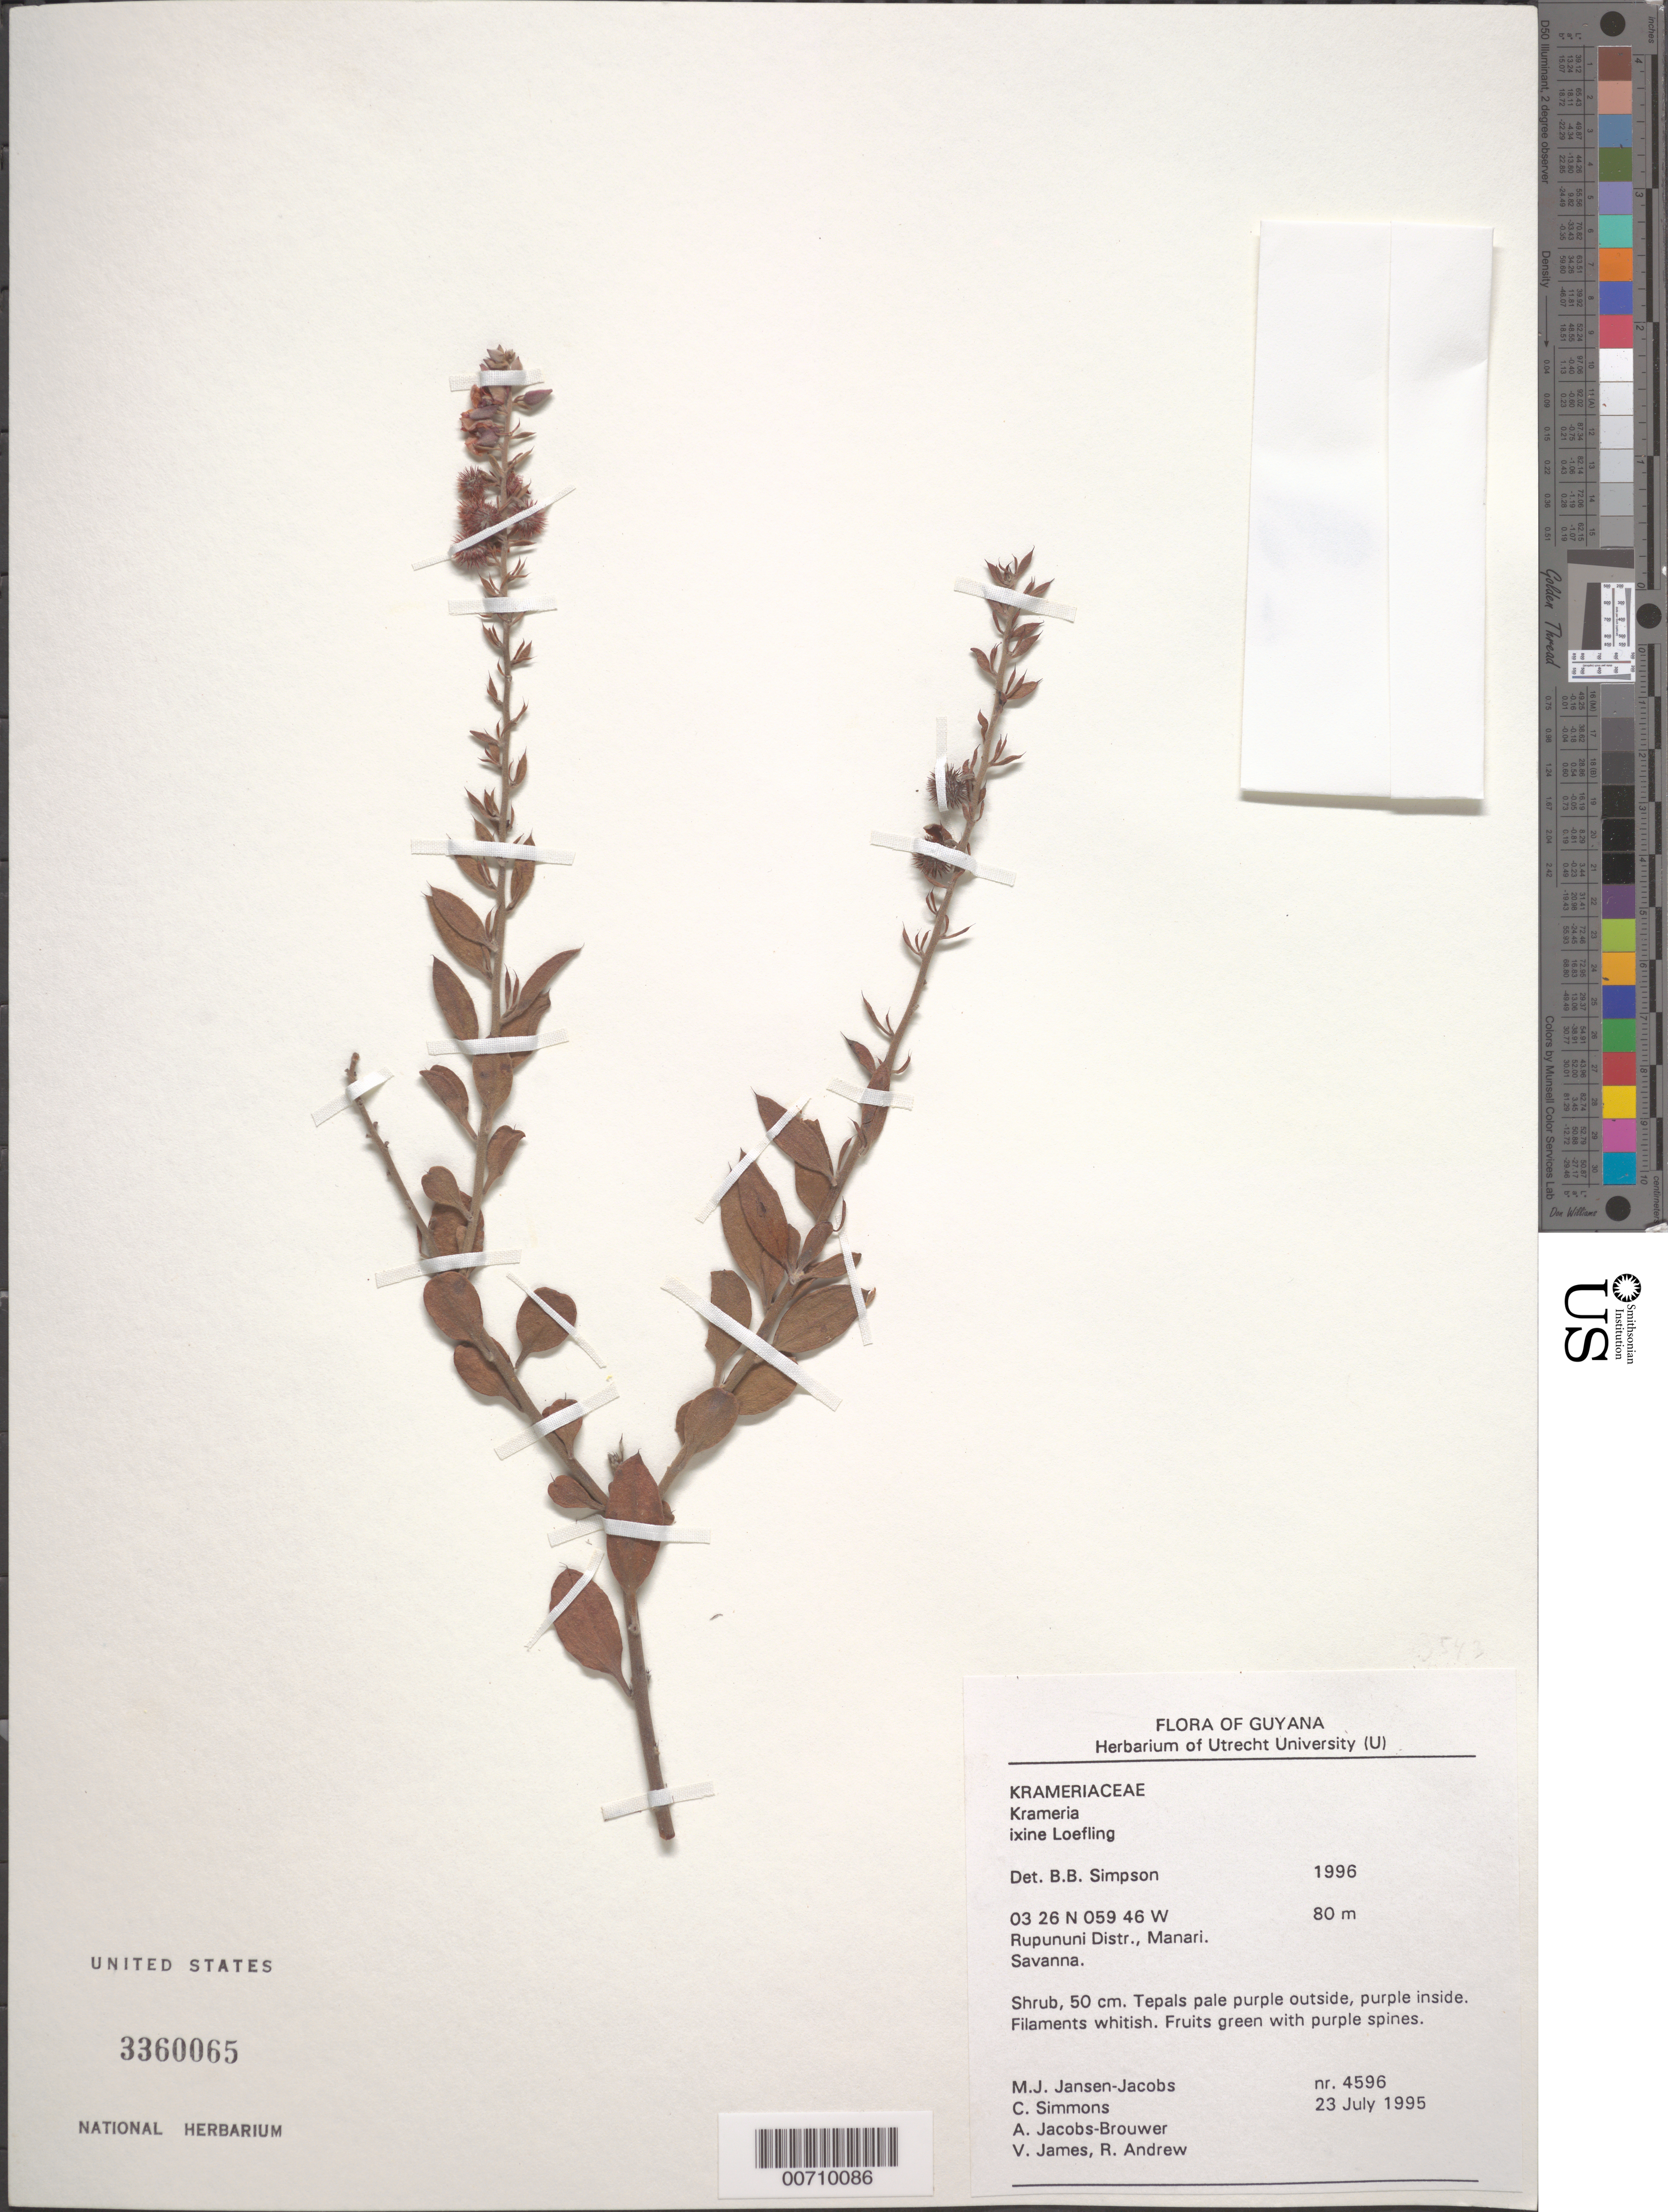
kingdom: Plantae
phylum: Tracheophyta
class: Magnoliopsida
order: Zygophyllales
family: Krameriaceae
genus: Krameria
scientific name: Krameria ixine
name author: L.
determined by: Simpson, B. B., (TEX), University of Texas at Austin (UNITED STATES)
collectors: M. J. Jansen-Jacobs, C. Simons, A. Jacobs-Brouwer, V. James & R. Andrew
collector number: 4596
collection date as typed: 23-Jul-95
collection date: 1995-07-23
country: Guyana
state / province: U. Takutu-U. Essequibo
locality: Manari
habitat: Savanna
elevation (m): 80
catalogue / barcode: US 3360065